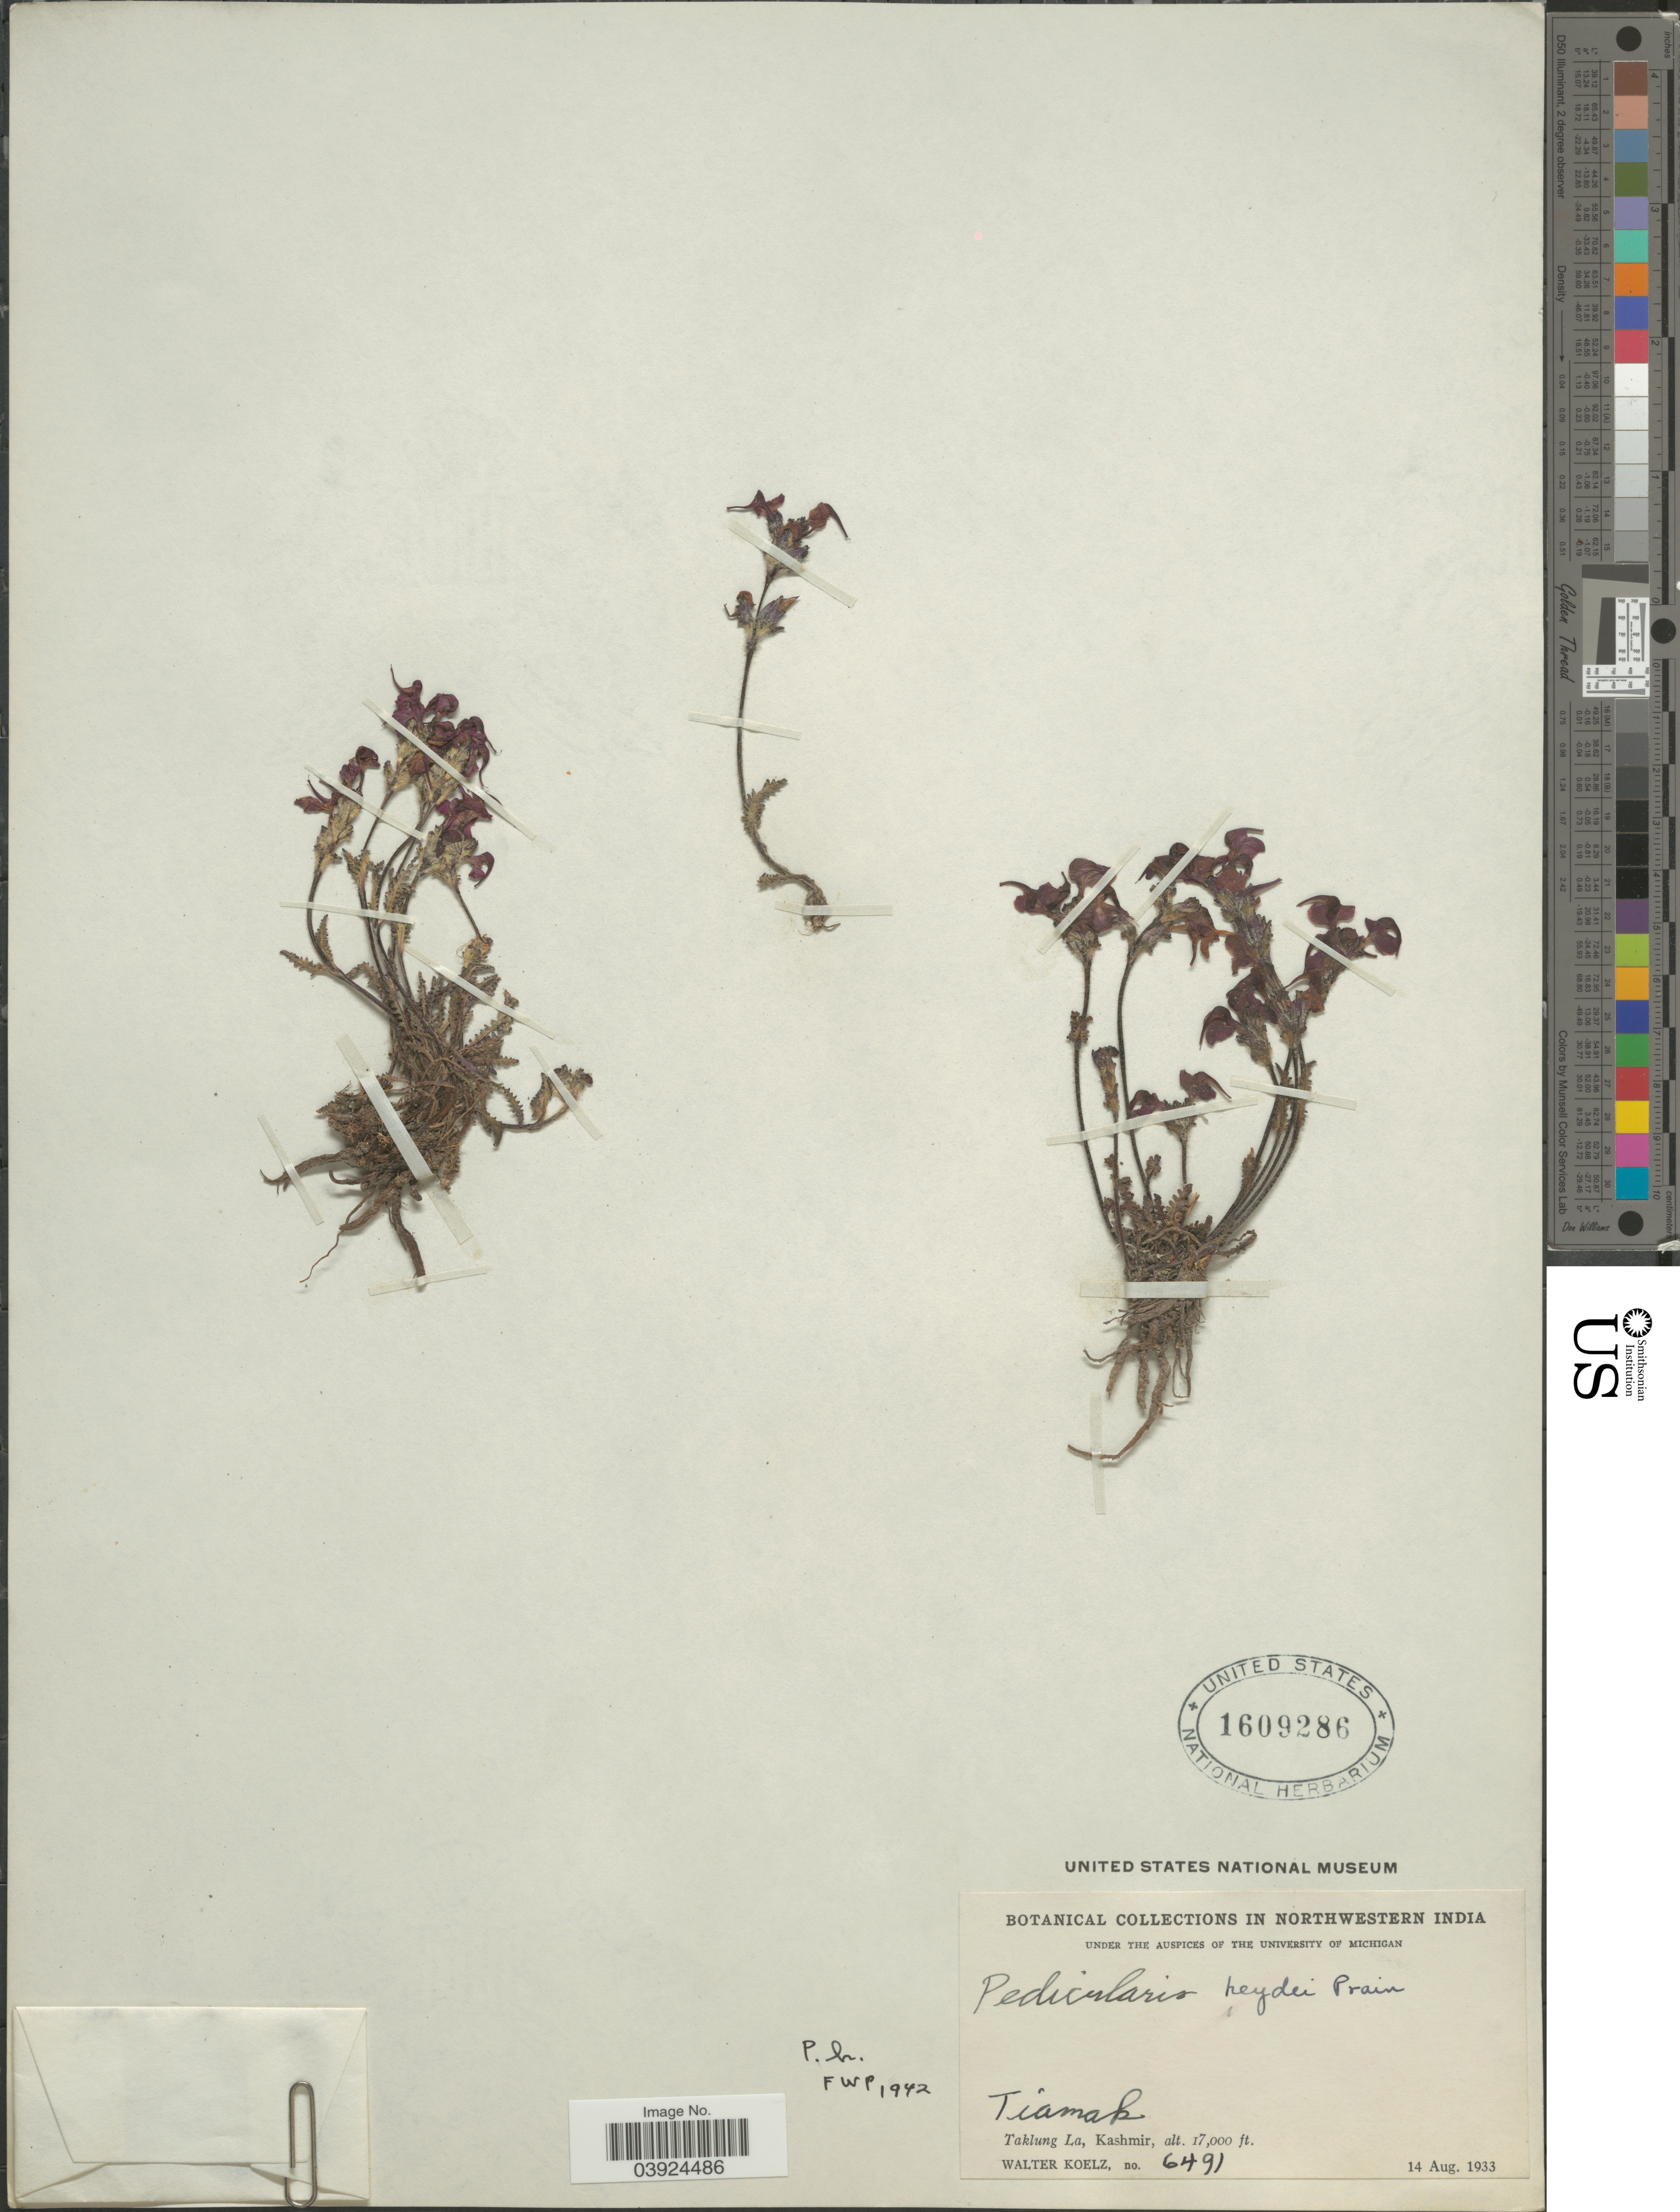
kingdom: Plantae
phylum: Tracheophyta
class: Magnoliopsida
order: Lamiales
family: Orobanchaceae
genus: Pedicularis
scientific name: Pedicularis heydei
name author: Prain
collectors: W. N. Koelz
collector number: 6491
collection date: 1933-08-14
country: India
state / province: Jammu and Kashmir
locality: In northwestern India. Tiamak. Taklung La, Kashmir.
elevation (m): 5182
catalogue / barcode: US 1609286